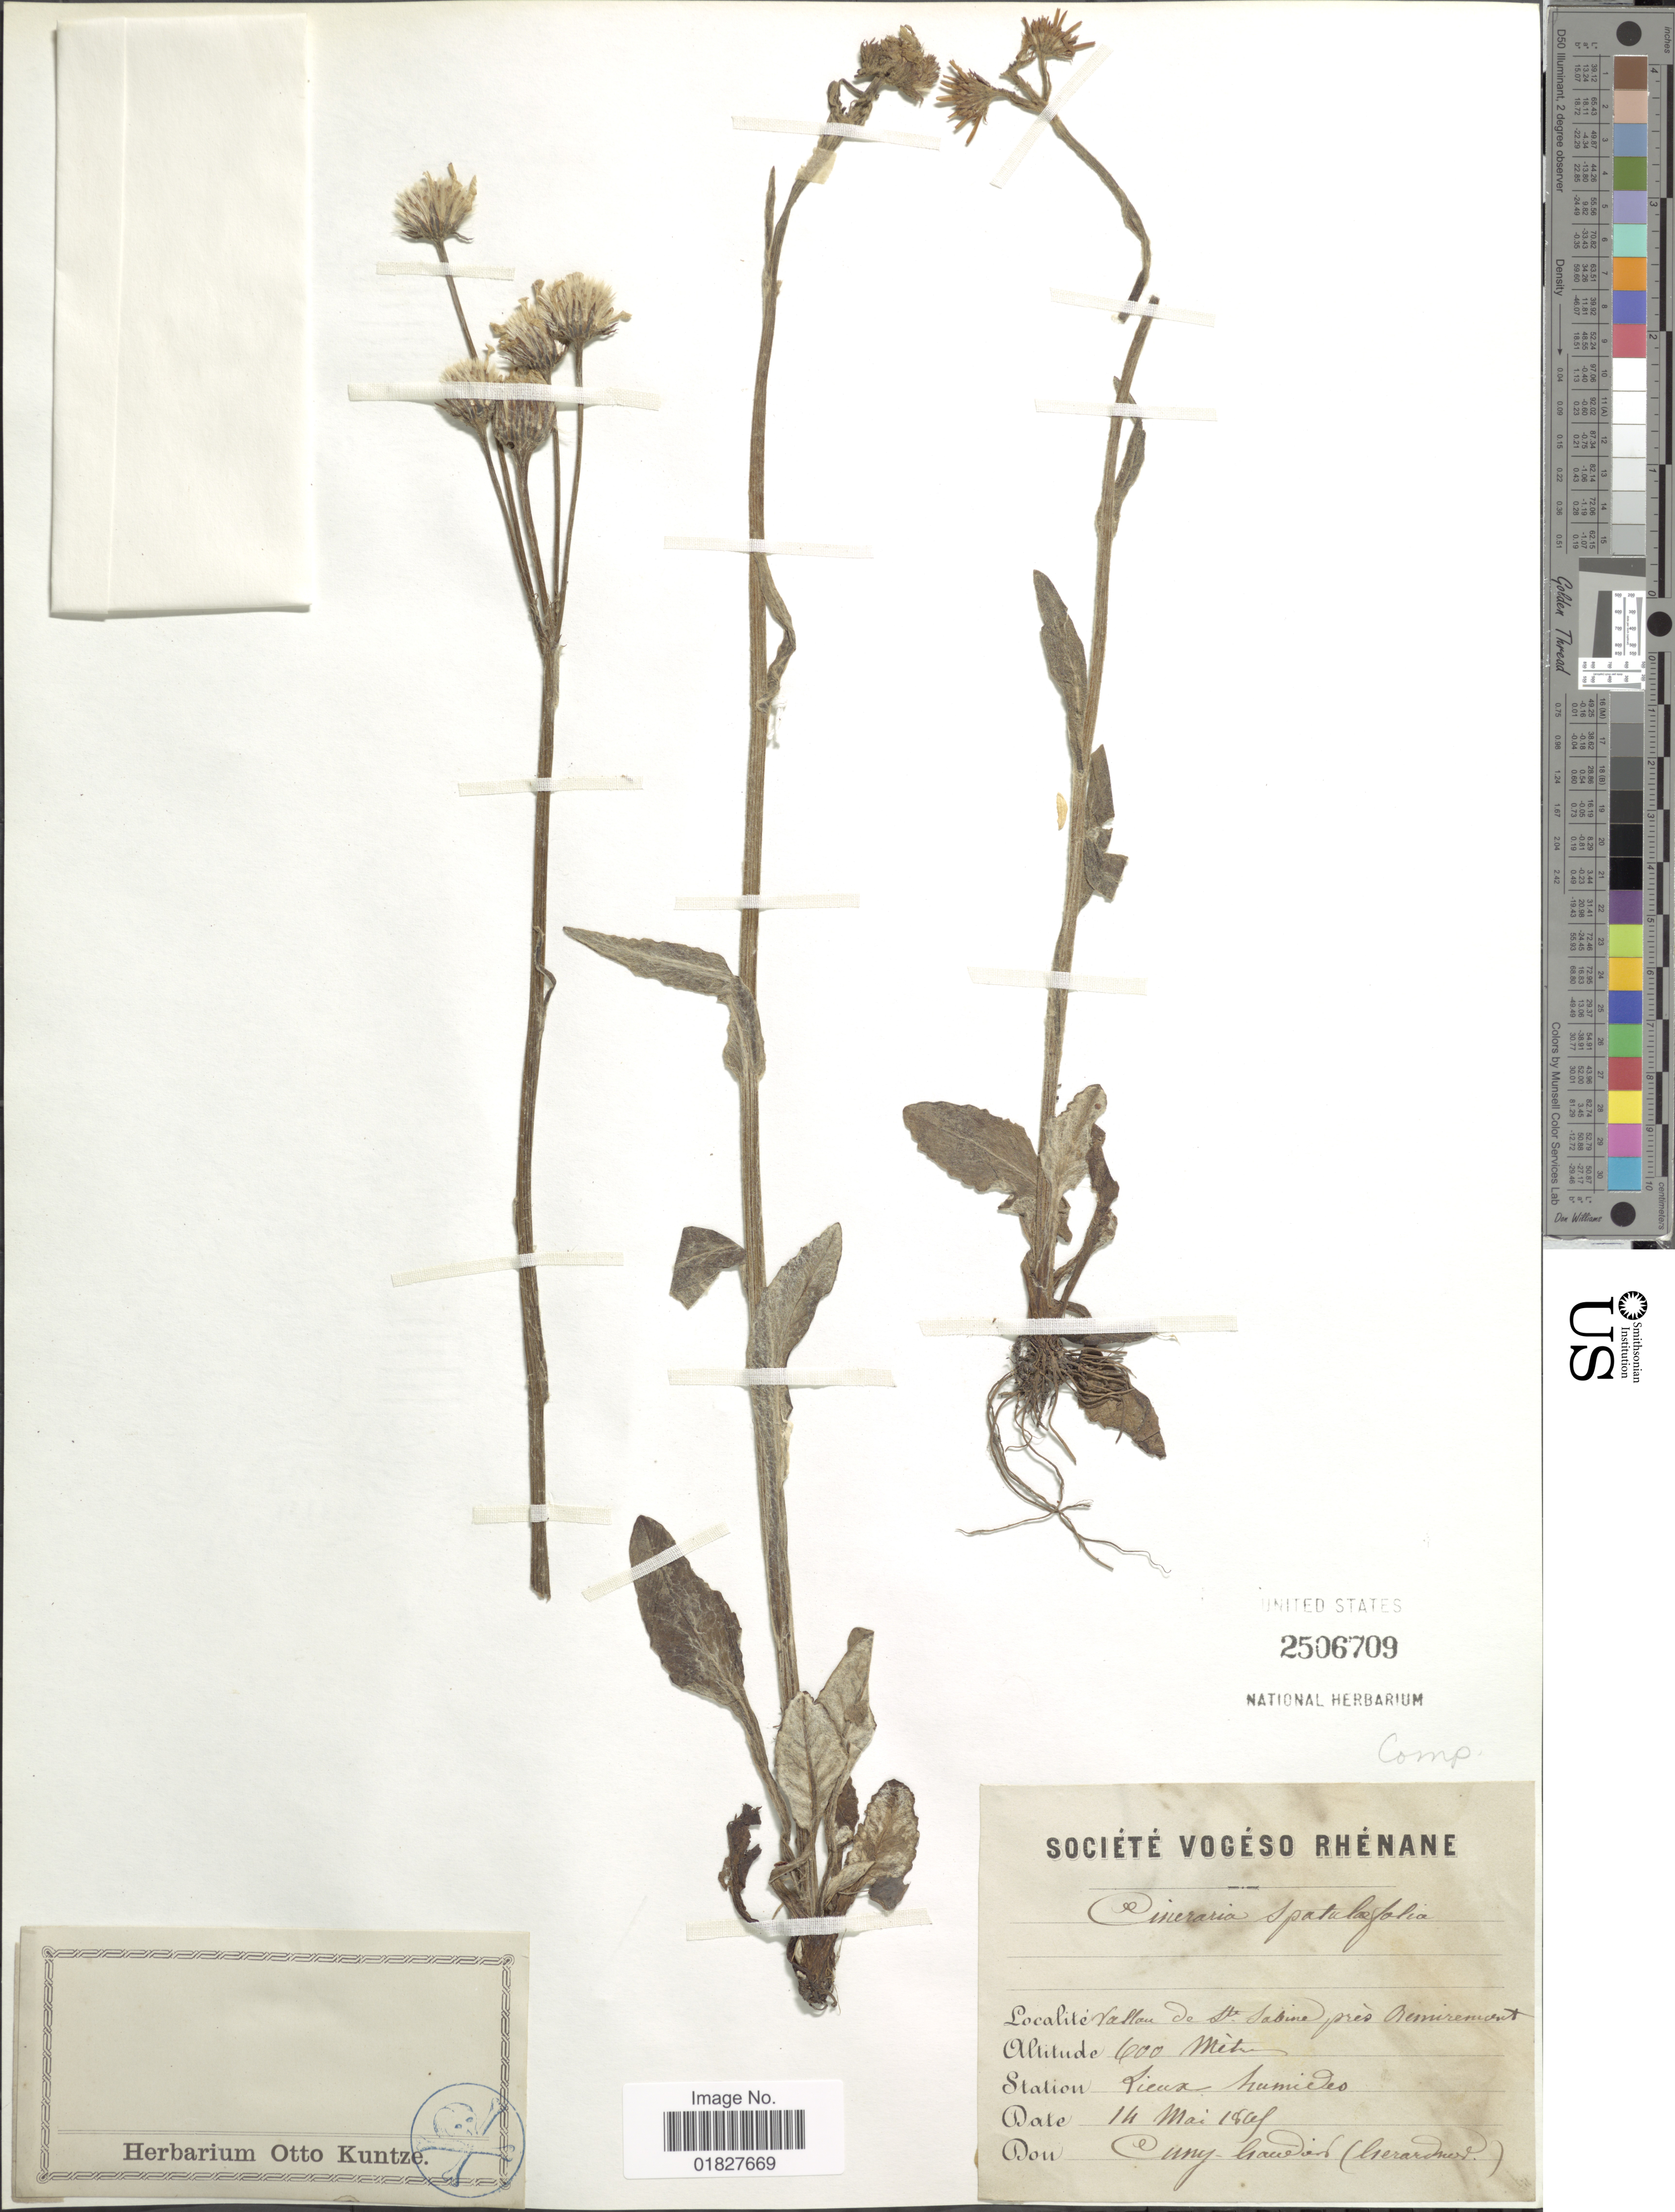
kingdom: Plantae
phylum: Tracheophyta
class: Magnoliopsida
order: Asterales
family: Asteraceae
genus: Cineraria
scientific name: Cineraria spathulifolia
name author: C.C. Gmel.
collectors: ex herb. Otto Kuntze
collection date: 1865-05-14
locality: Vallau de Ste. Sabine pres Remiremont [interpreted]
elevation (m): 600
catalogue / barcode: US 2506709